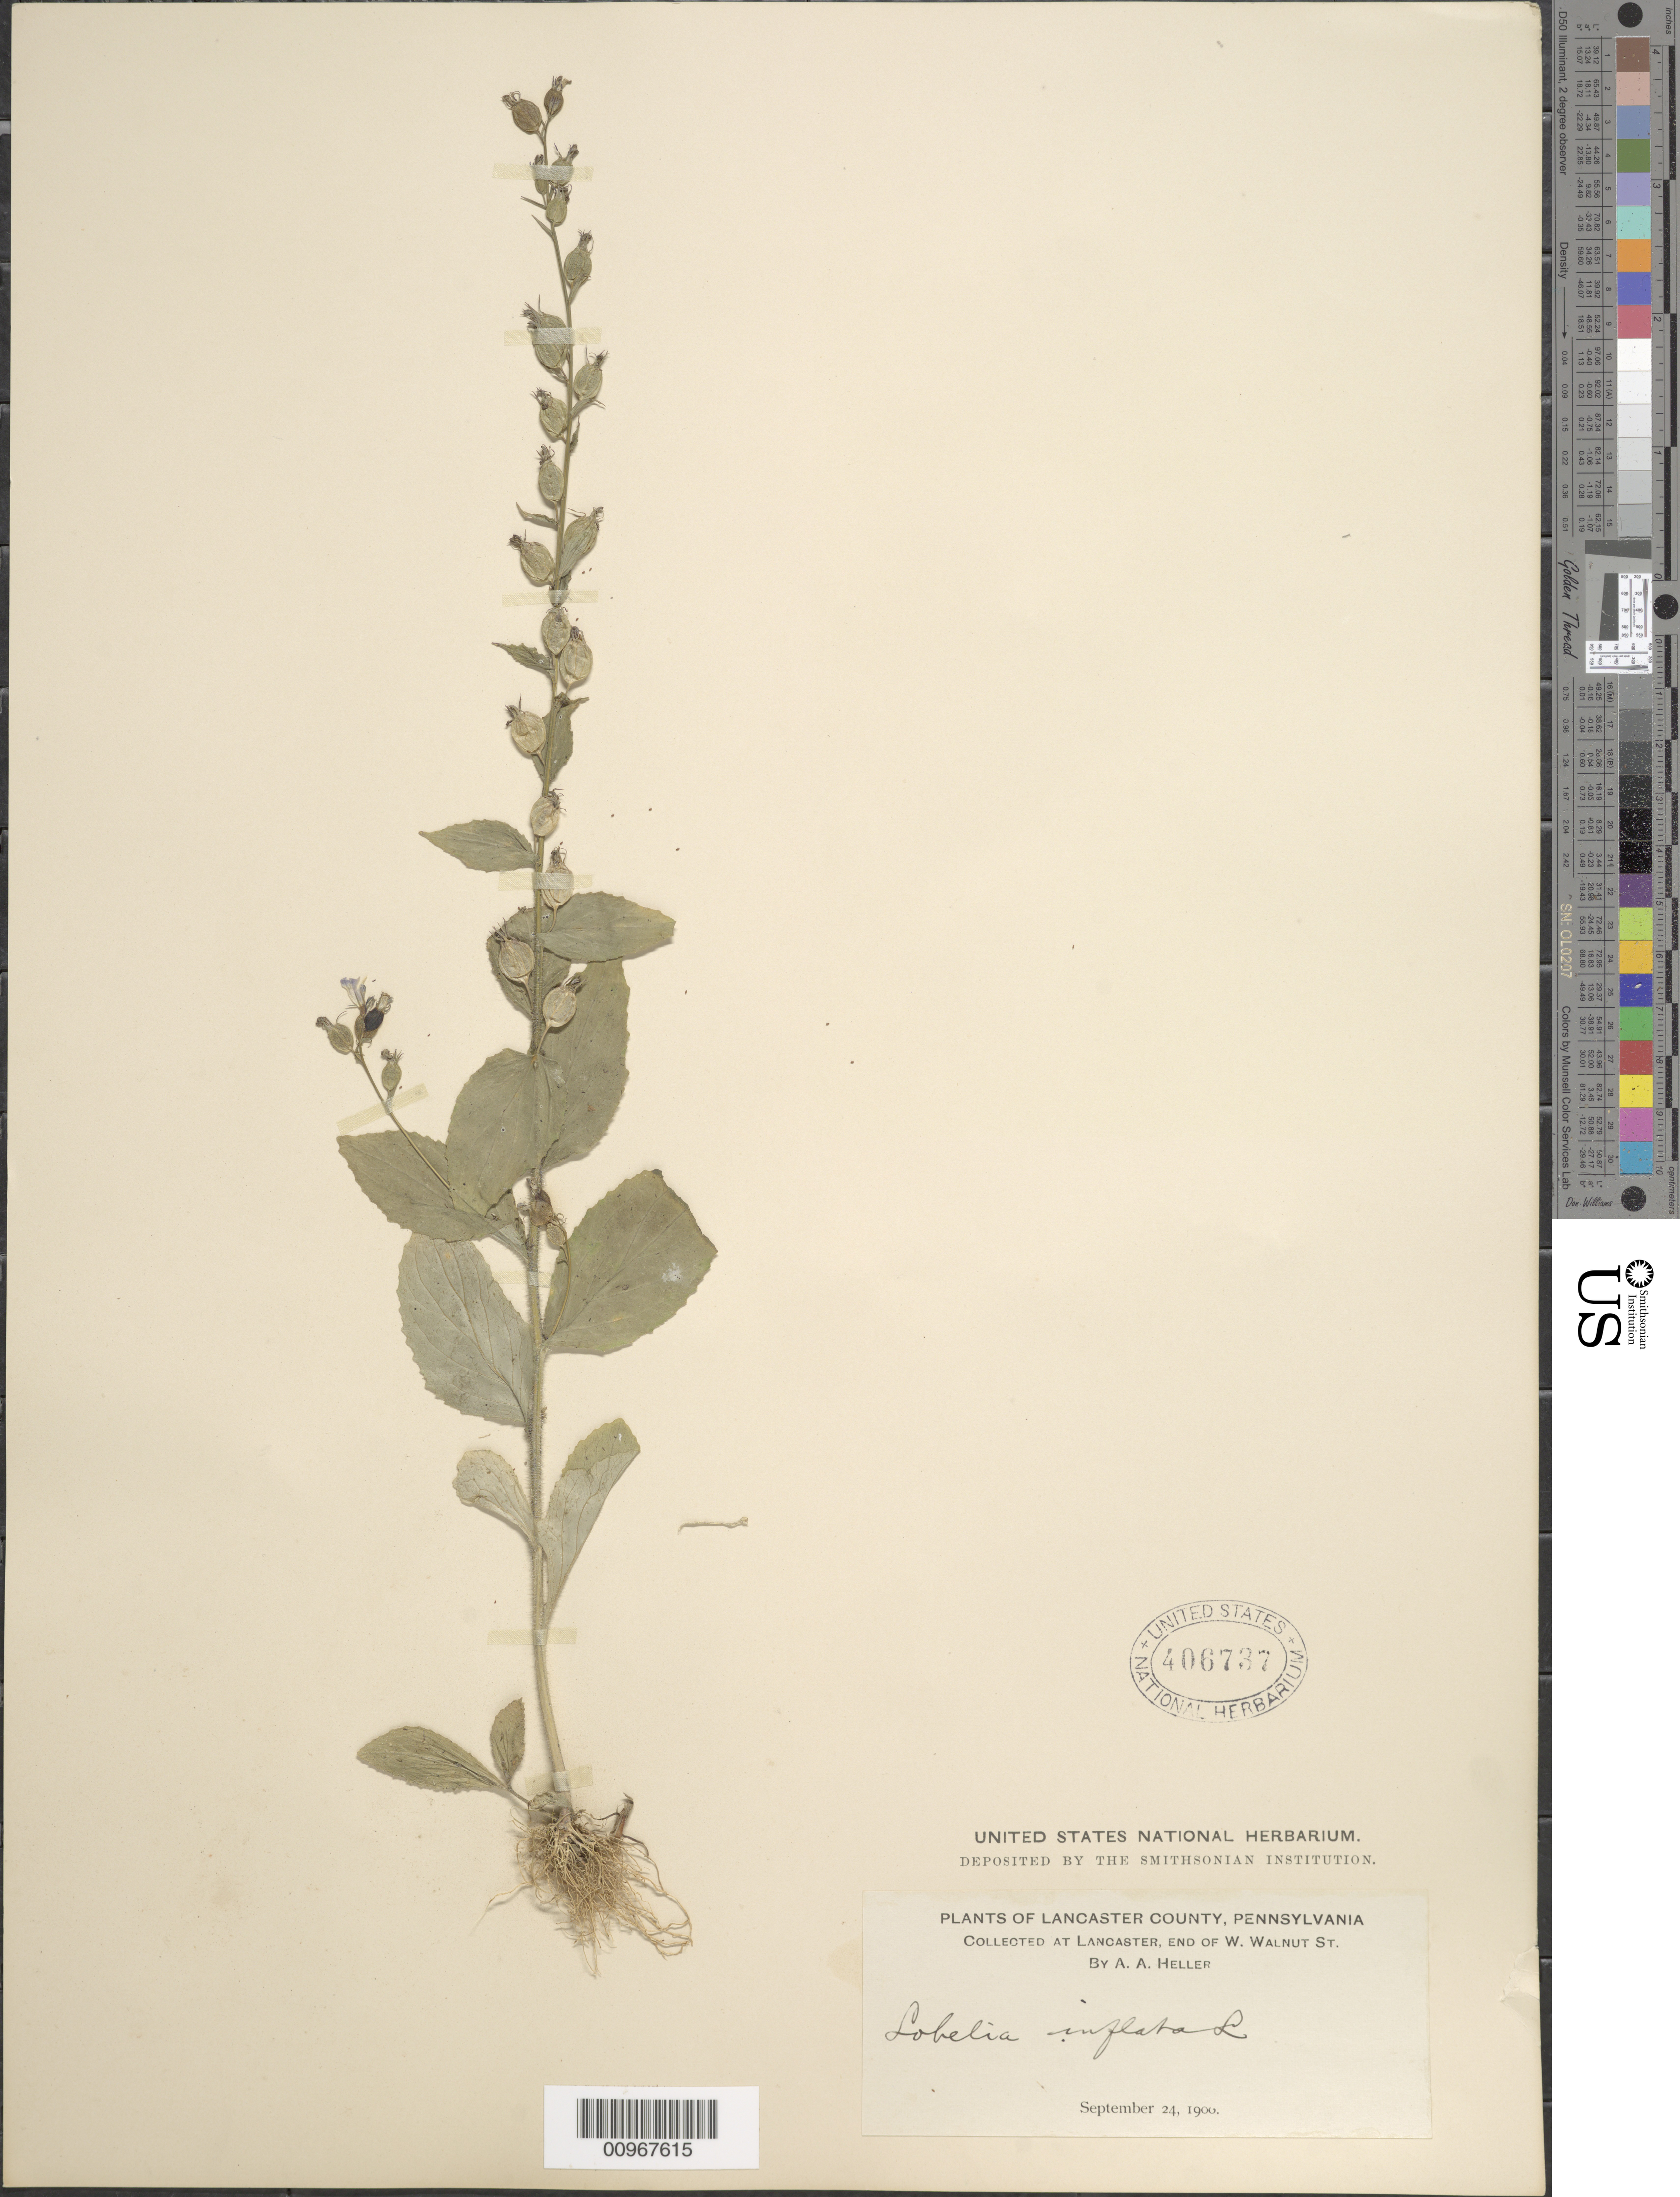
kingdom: Plantae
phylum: Tracheophyta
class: Magnoliopsida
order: Asterales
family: Campanulaceae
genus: Lobelia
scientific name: Lobelia inflata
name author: L.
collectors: A. A. Heller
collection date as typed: September 24, 1900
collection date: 1900-09-24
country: United States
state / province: Pennsylvania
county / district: Lancaster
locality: Lancaster, end of W. Walnut Street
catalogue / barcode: US 406737